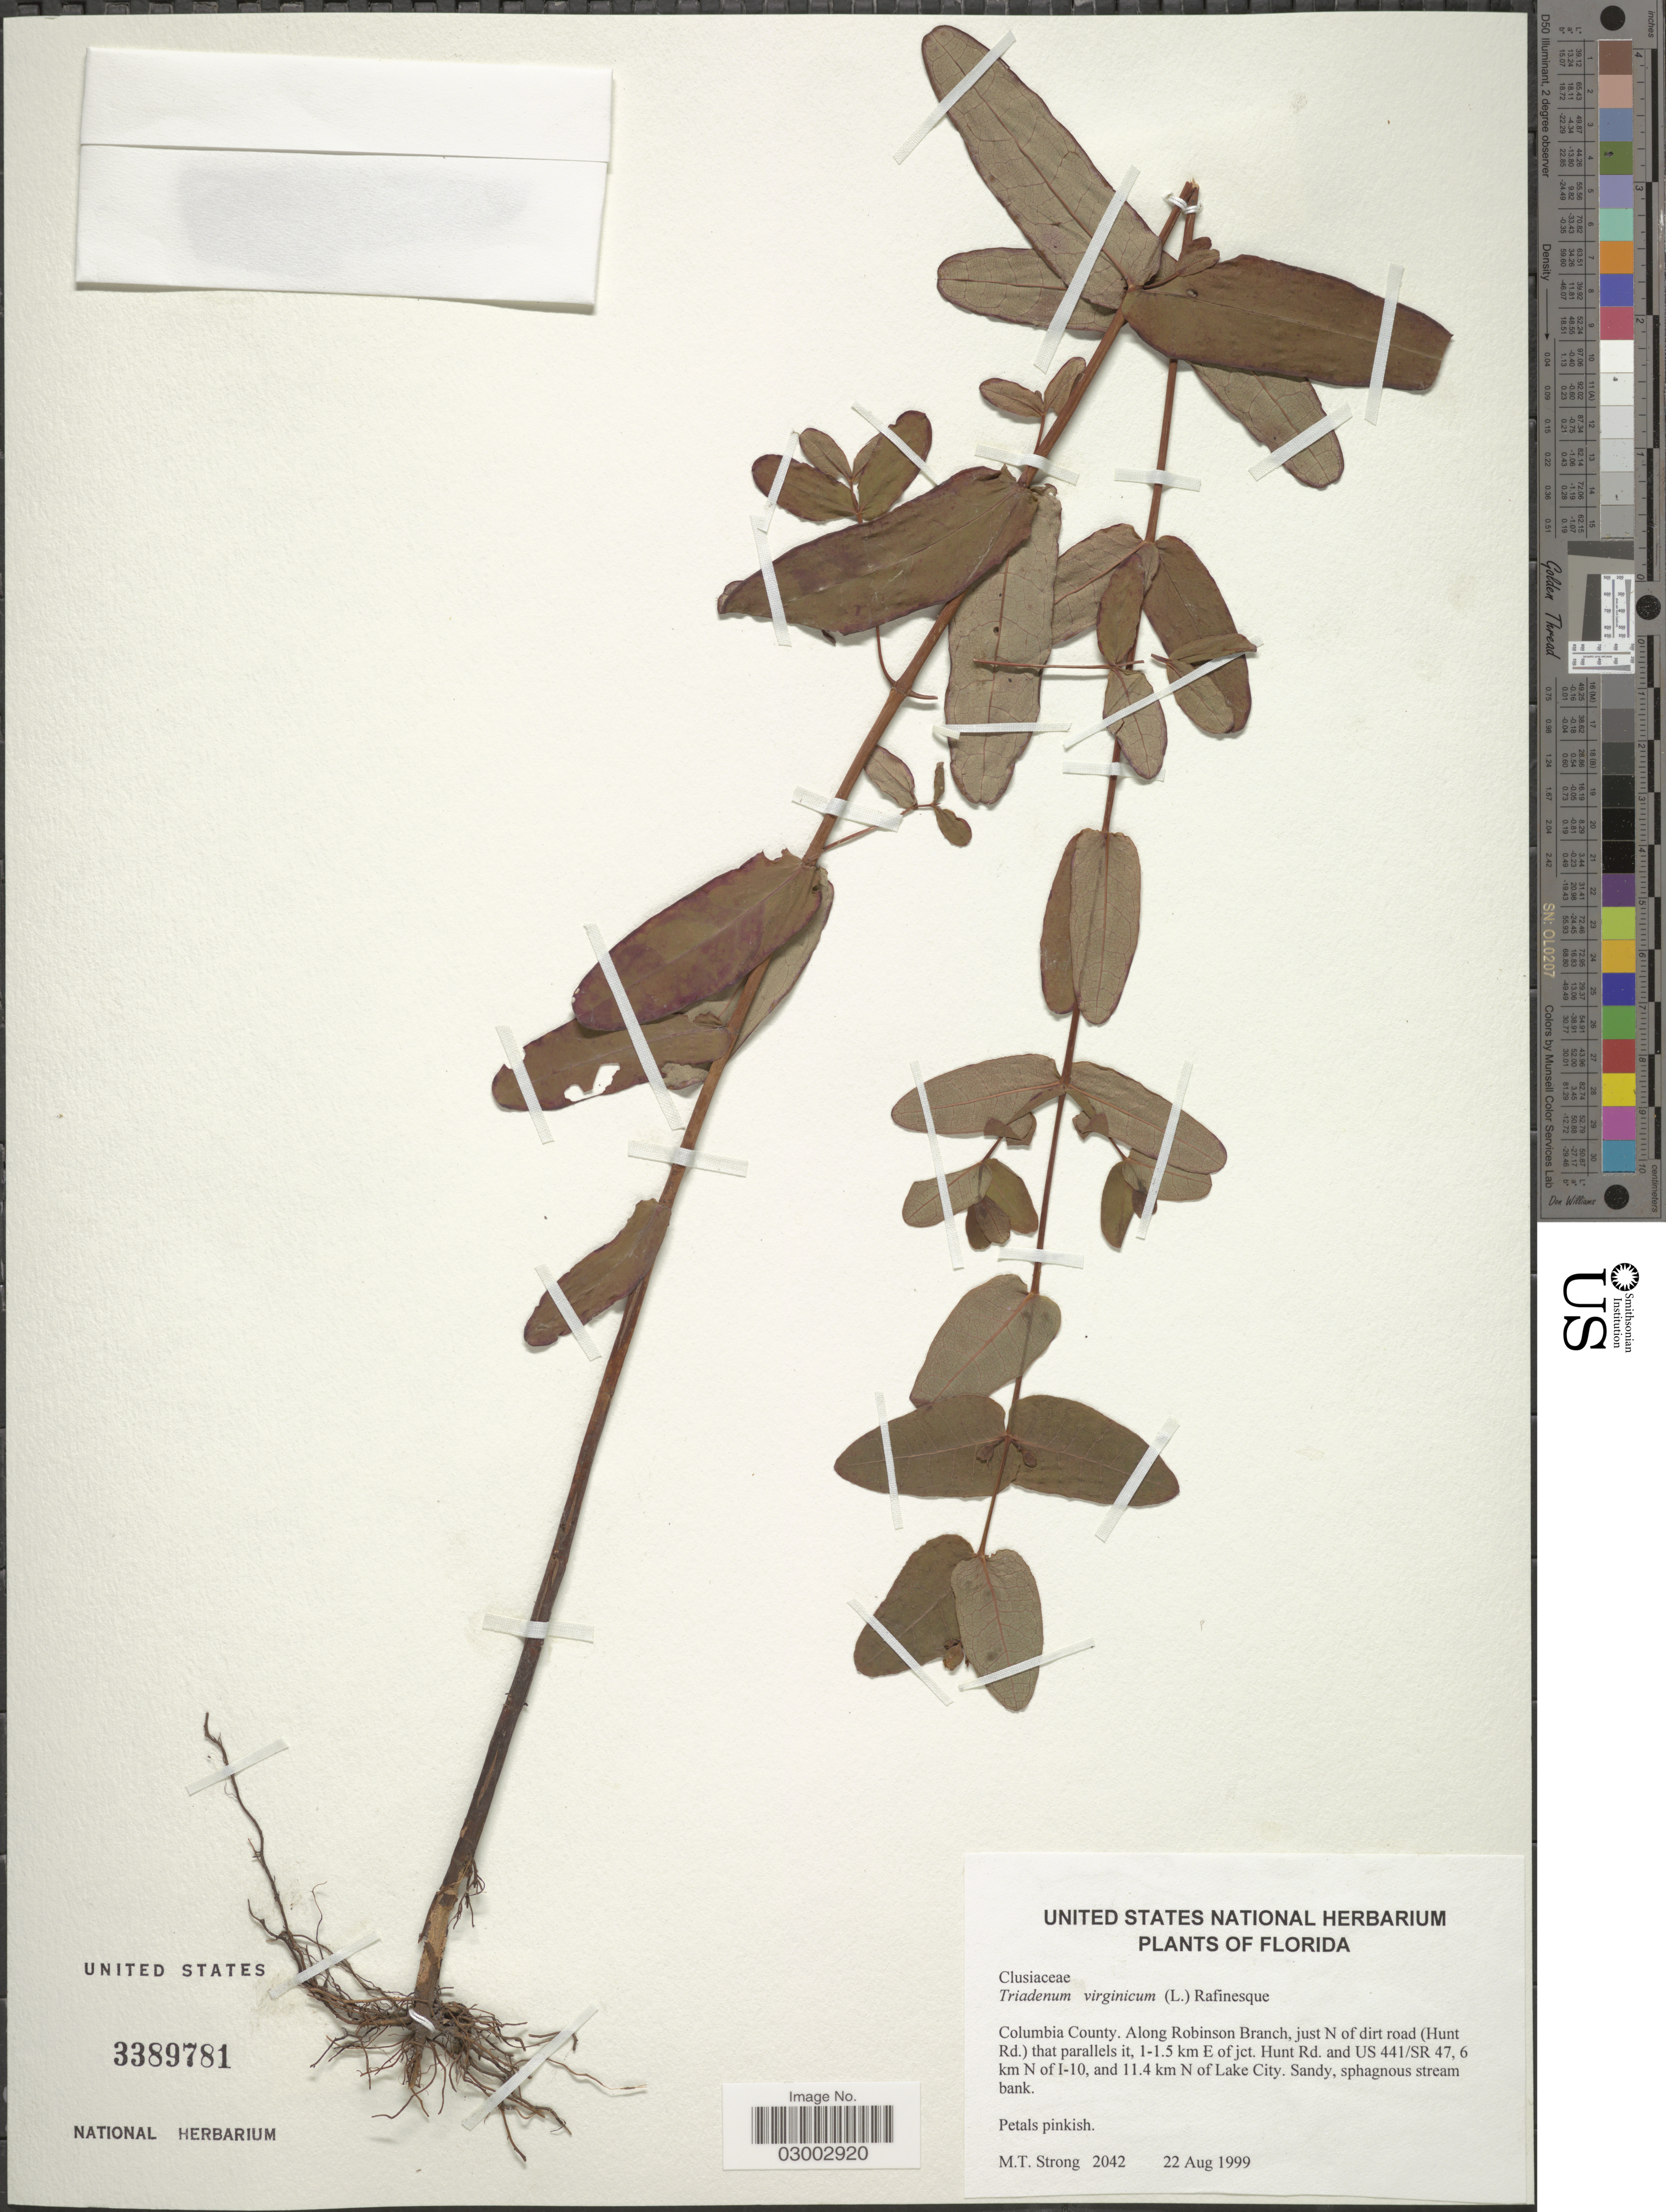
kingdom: Plantae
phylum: Tracheophyta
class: Magnoliopsida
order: Malpighiales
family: Hypericaceae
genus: Hypericum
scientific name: Hypericum virginicum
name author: L.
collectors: M. T. Strong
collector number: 2042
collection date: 1999-08-22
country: United States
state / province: Florida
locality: Columbia County. Along Robinson Branch, just N of dirt road (Hunt Rd.) that parallels it, 1-1.5 km E of jct. Hunt Rd. and US 441/SR 47,6 km N of 1-10, and 11.4 km N of Lake City.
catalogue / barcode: US 3389781